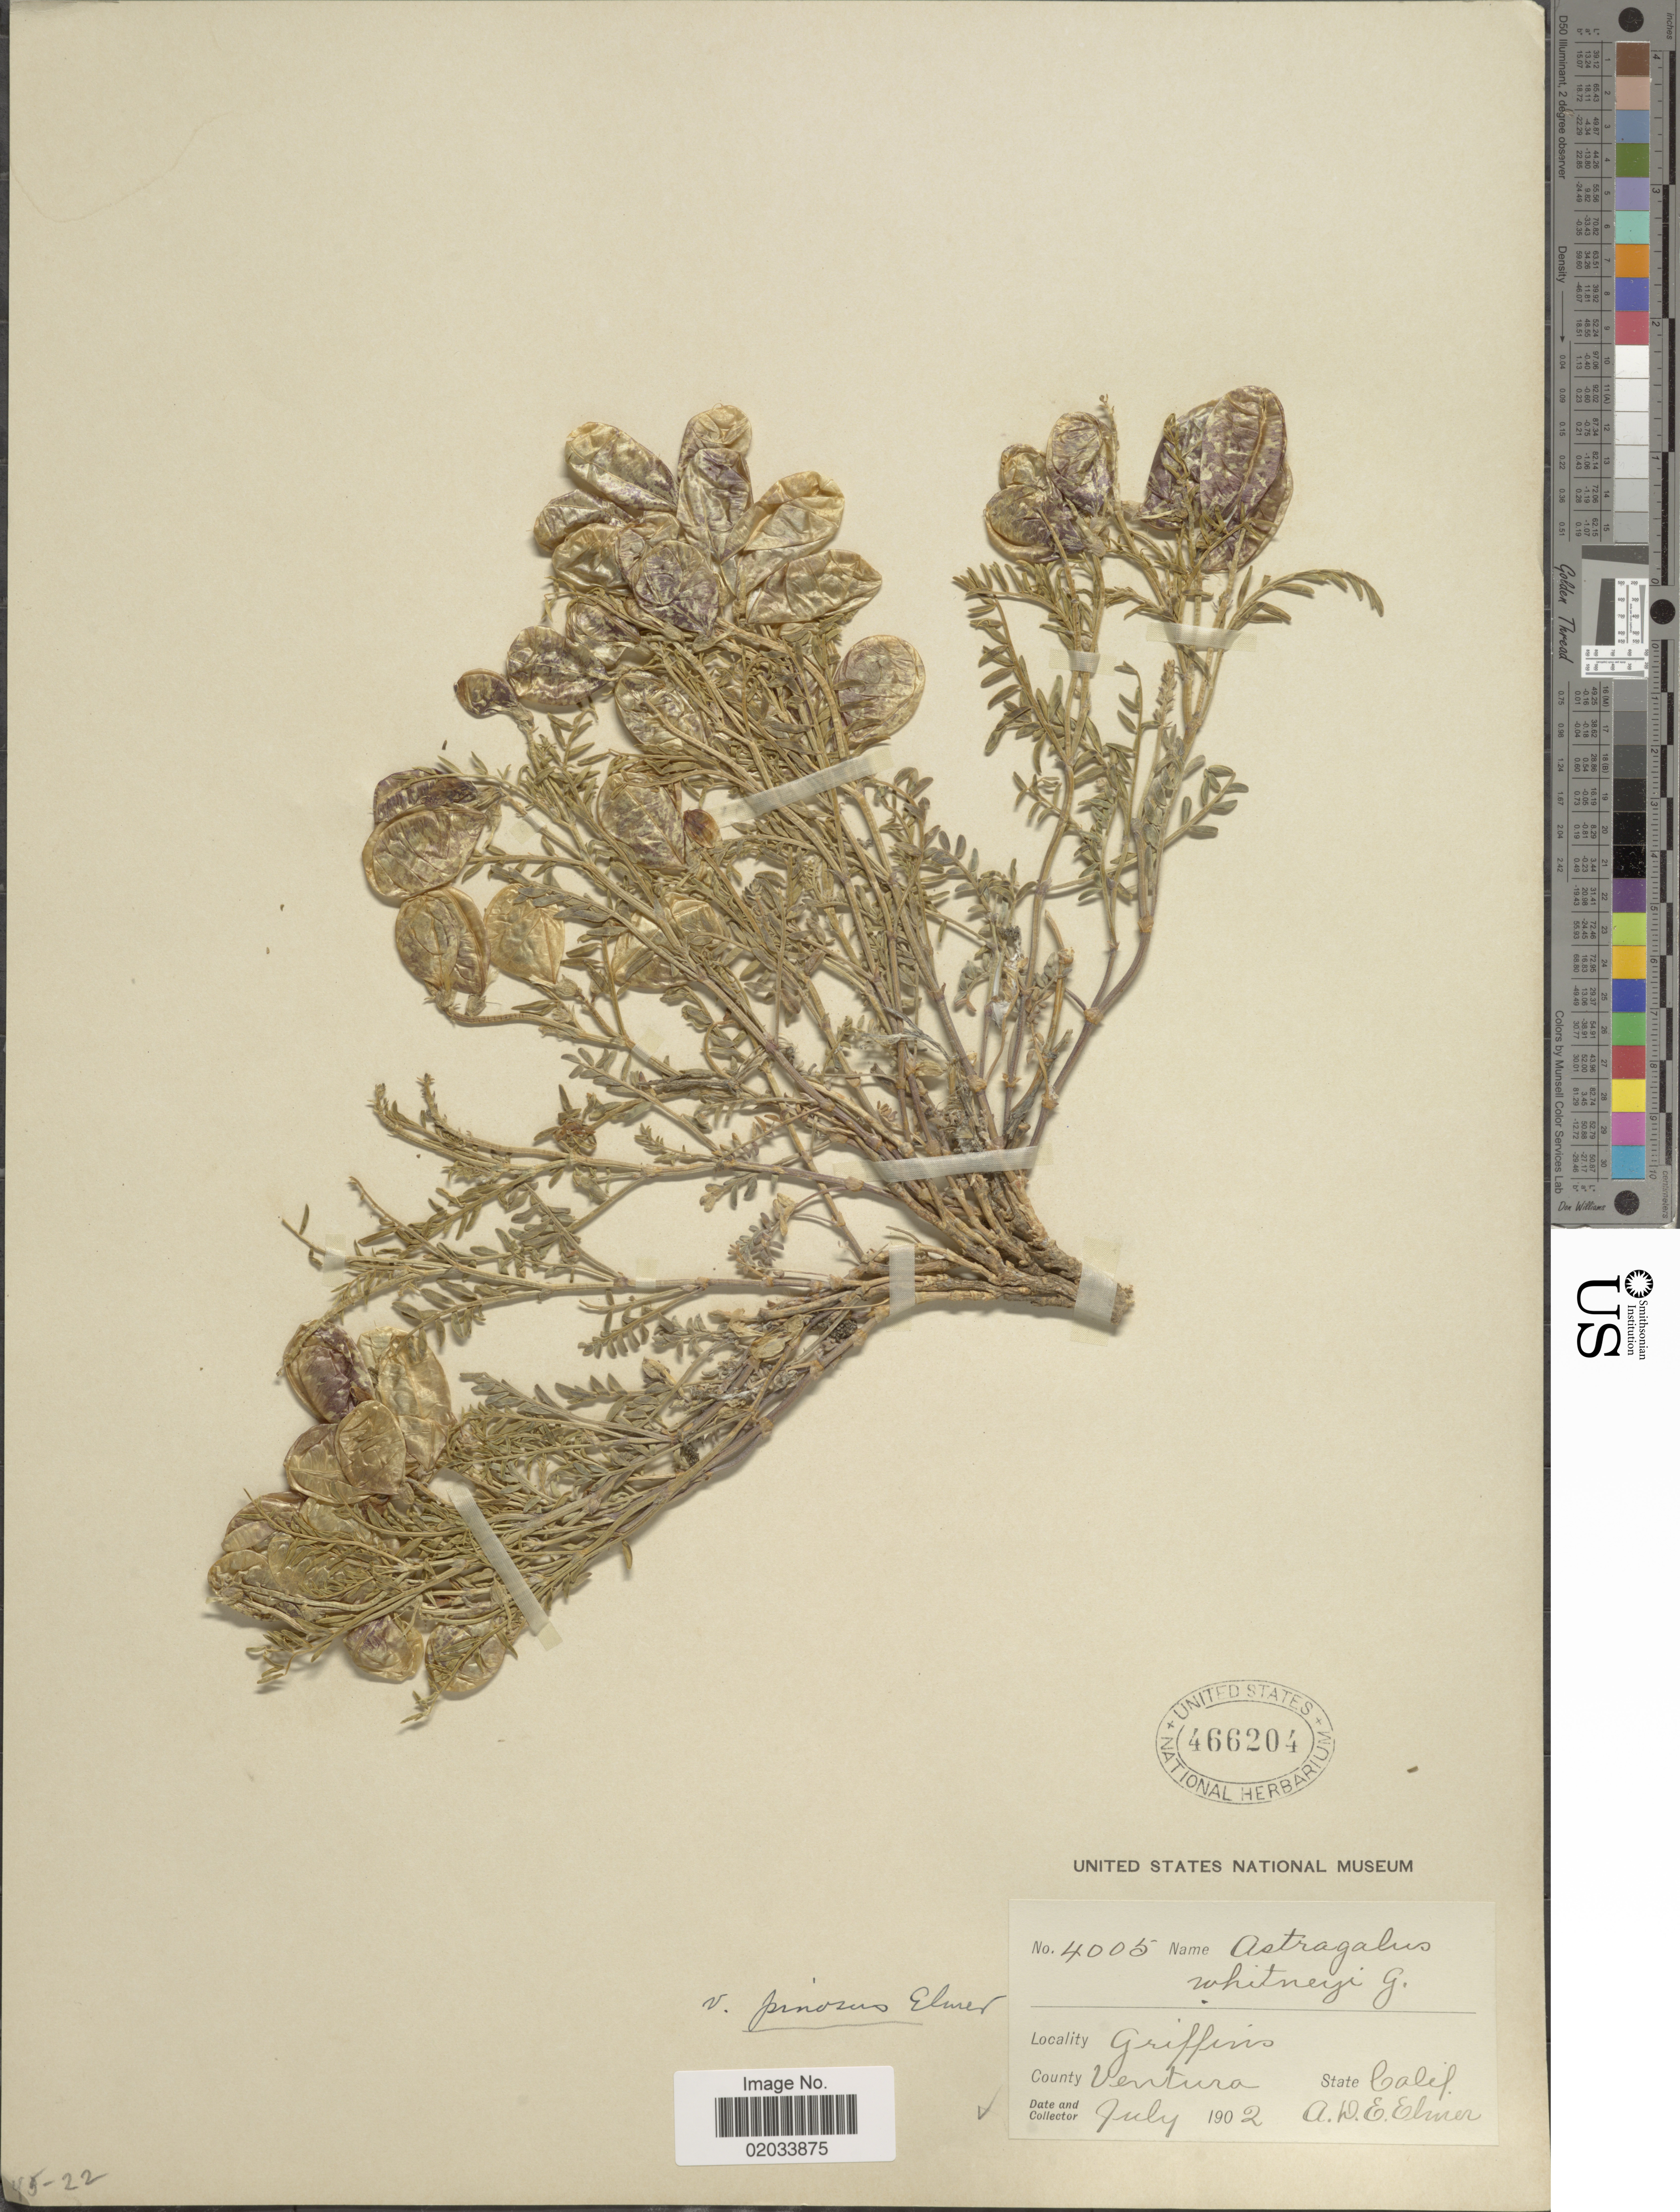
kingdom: Plantae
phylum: Tracheophyta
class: Magnoliopsida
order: Fabales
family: Fabaceae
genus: Astragalus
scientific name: Astragalus whitneyi var. pinosus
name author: Elmer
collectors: A. D. E. Elmer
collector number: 4005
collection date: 1902-07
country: United States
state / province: California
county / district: Ventura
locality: Griffins. County Ventura. State Calif.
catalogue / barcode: US 466204